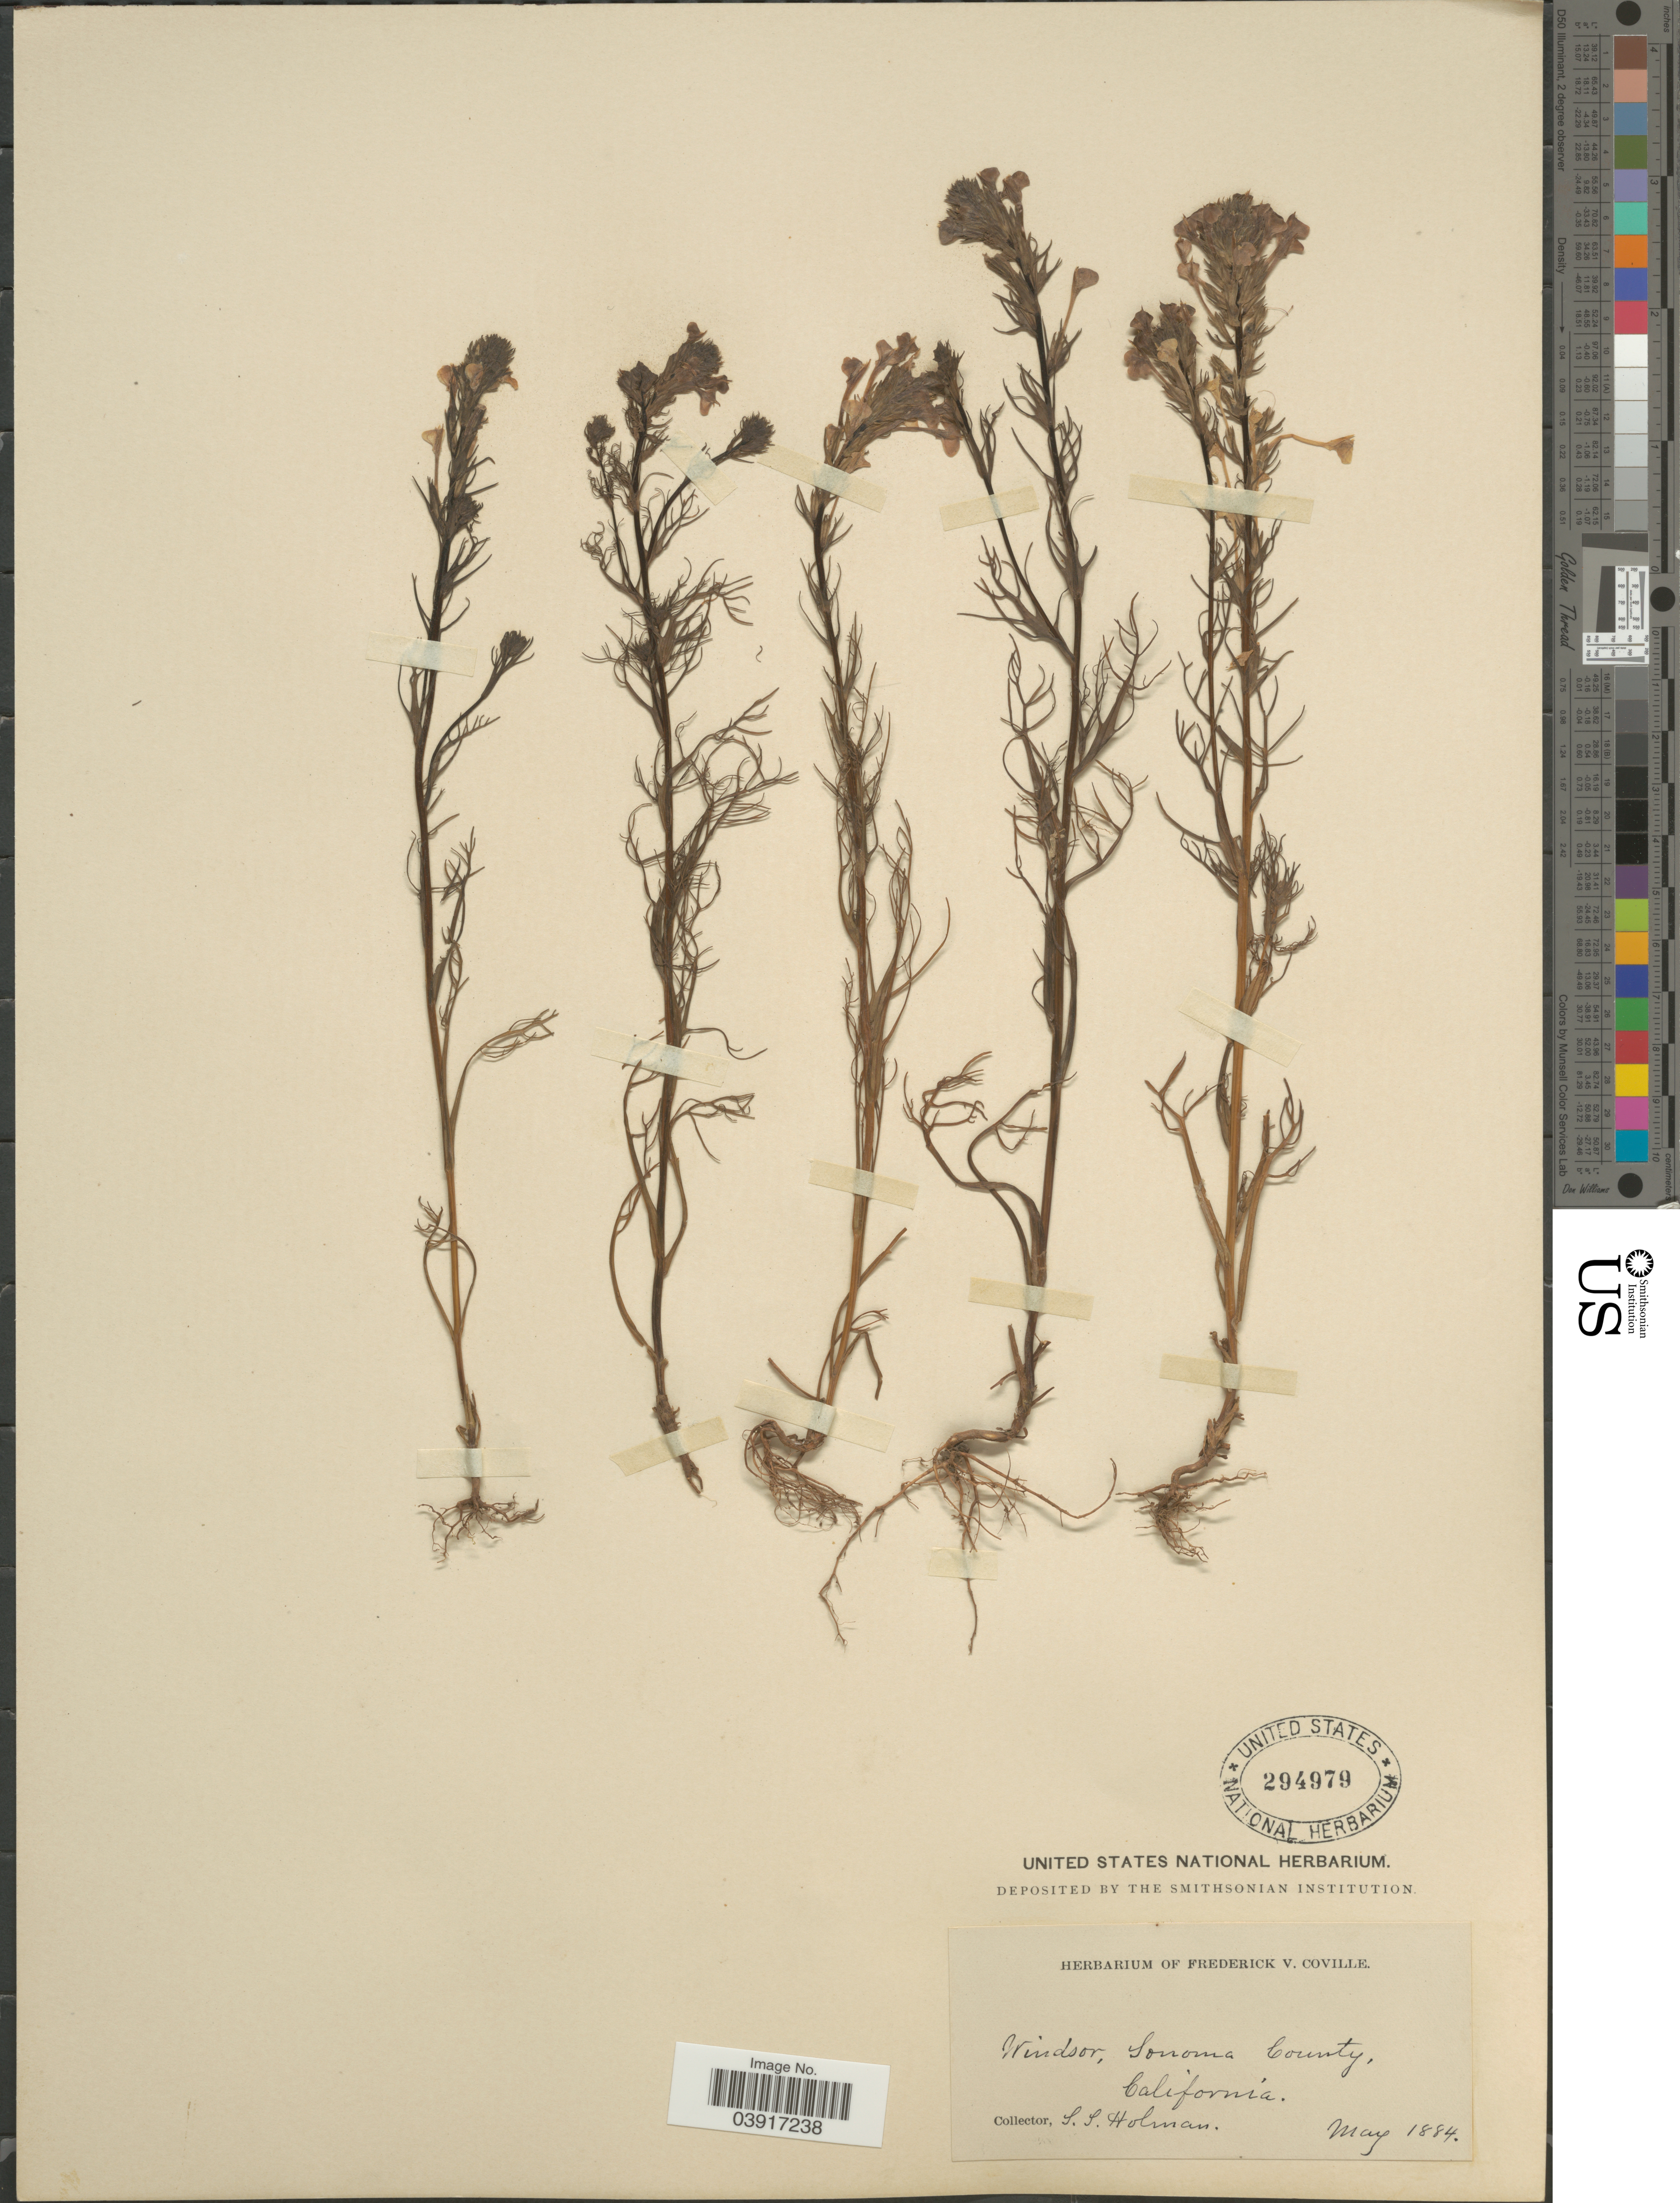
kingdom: Plantae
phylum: Tracheophyta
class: Magnoliopsida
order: Lamiales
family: Orobanchaceae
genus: Orthocarpus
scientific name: Orthocarpus faucibarbatus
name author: A. Gray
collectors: S. Holman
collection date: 1884-05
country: United States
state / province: California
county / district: Sonoma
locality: Windsor, Sonoma County.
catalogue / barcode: US 294979